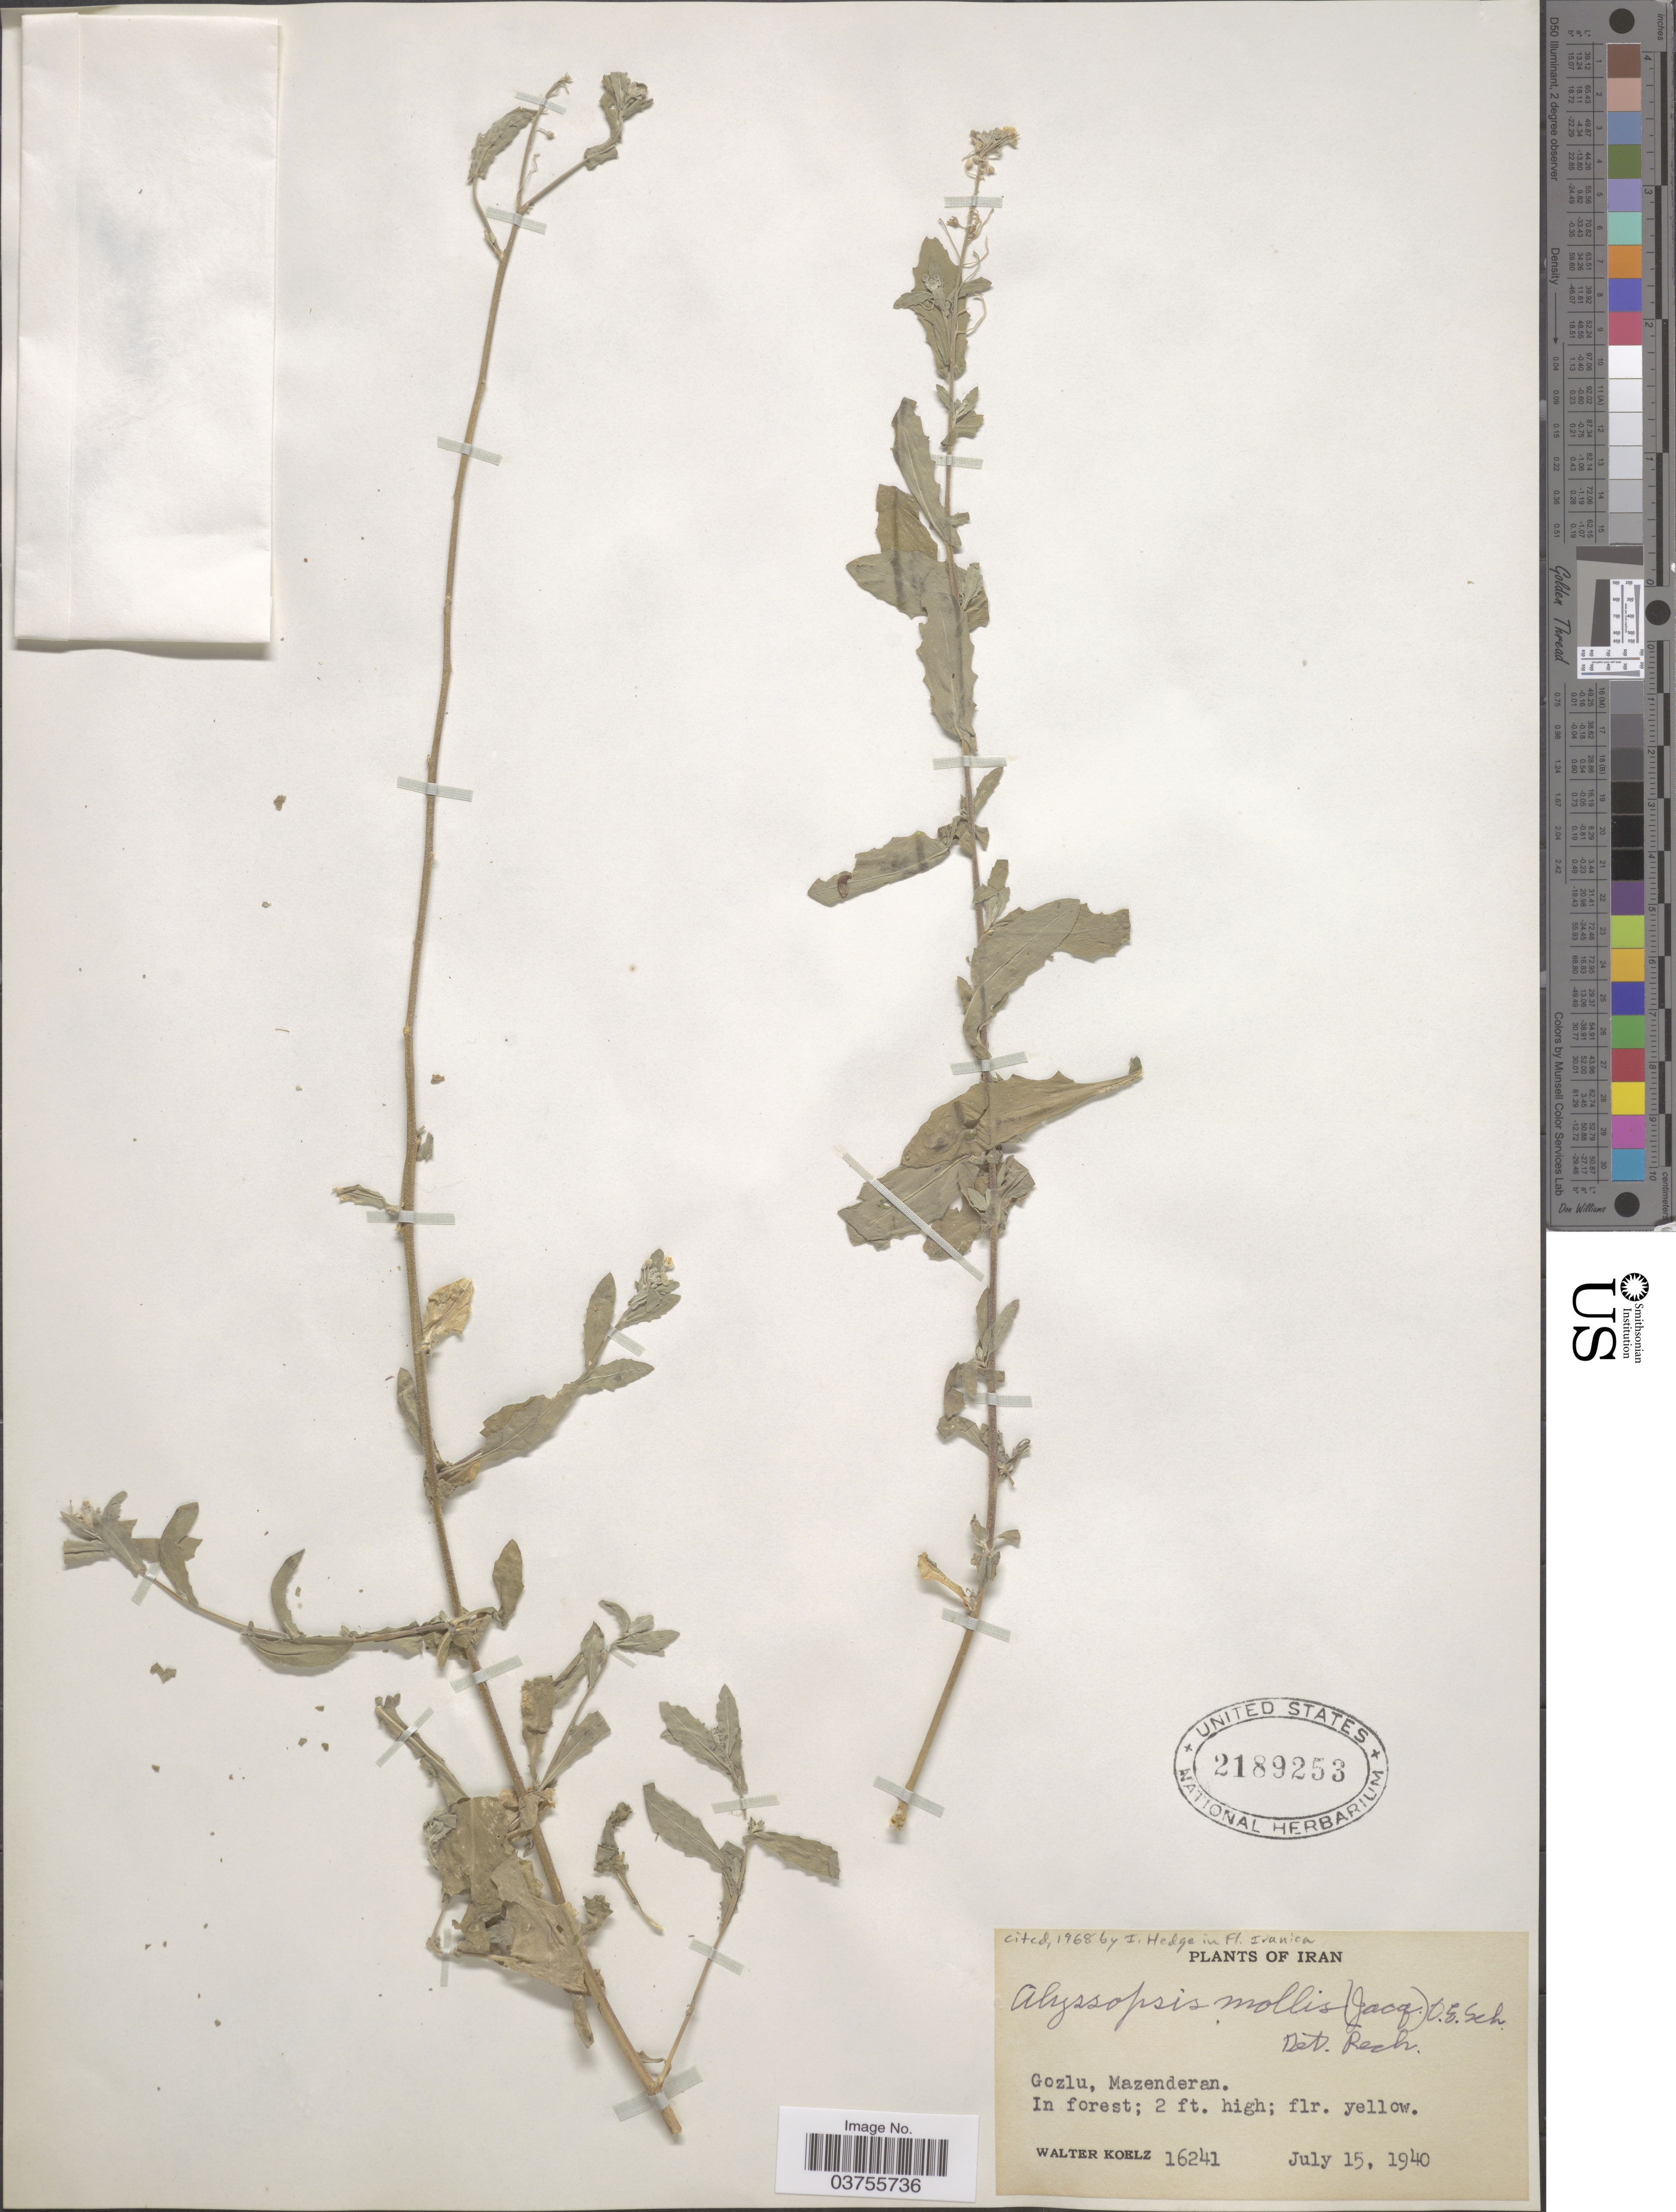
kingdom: Plantae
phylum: Tracheophyta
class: Magnoliopsida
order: Brassicales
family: Brassicaceae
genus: Alyssopsis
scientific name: Alyssopsis mollis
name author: (Jacq.) O.E. Schulz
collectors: W. N. Koelz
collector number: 16241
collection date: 1940-07-15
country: Iran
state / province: Mazandaran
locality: Gozlu, Mazenderan.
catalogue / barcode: US 2189253